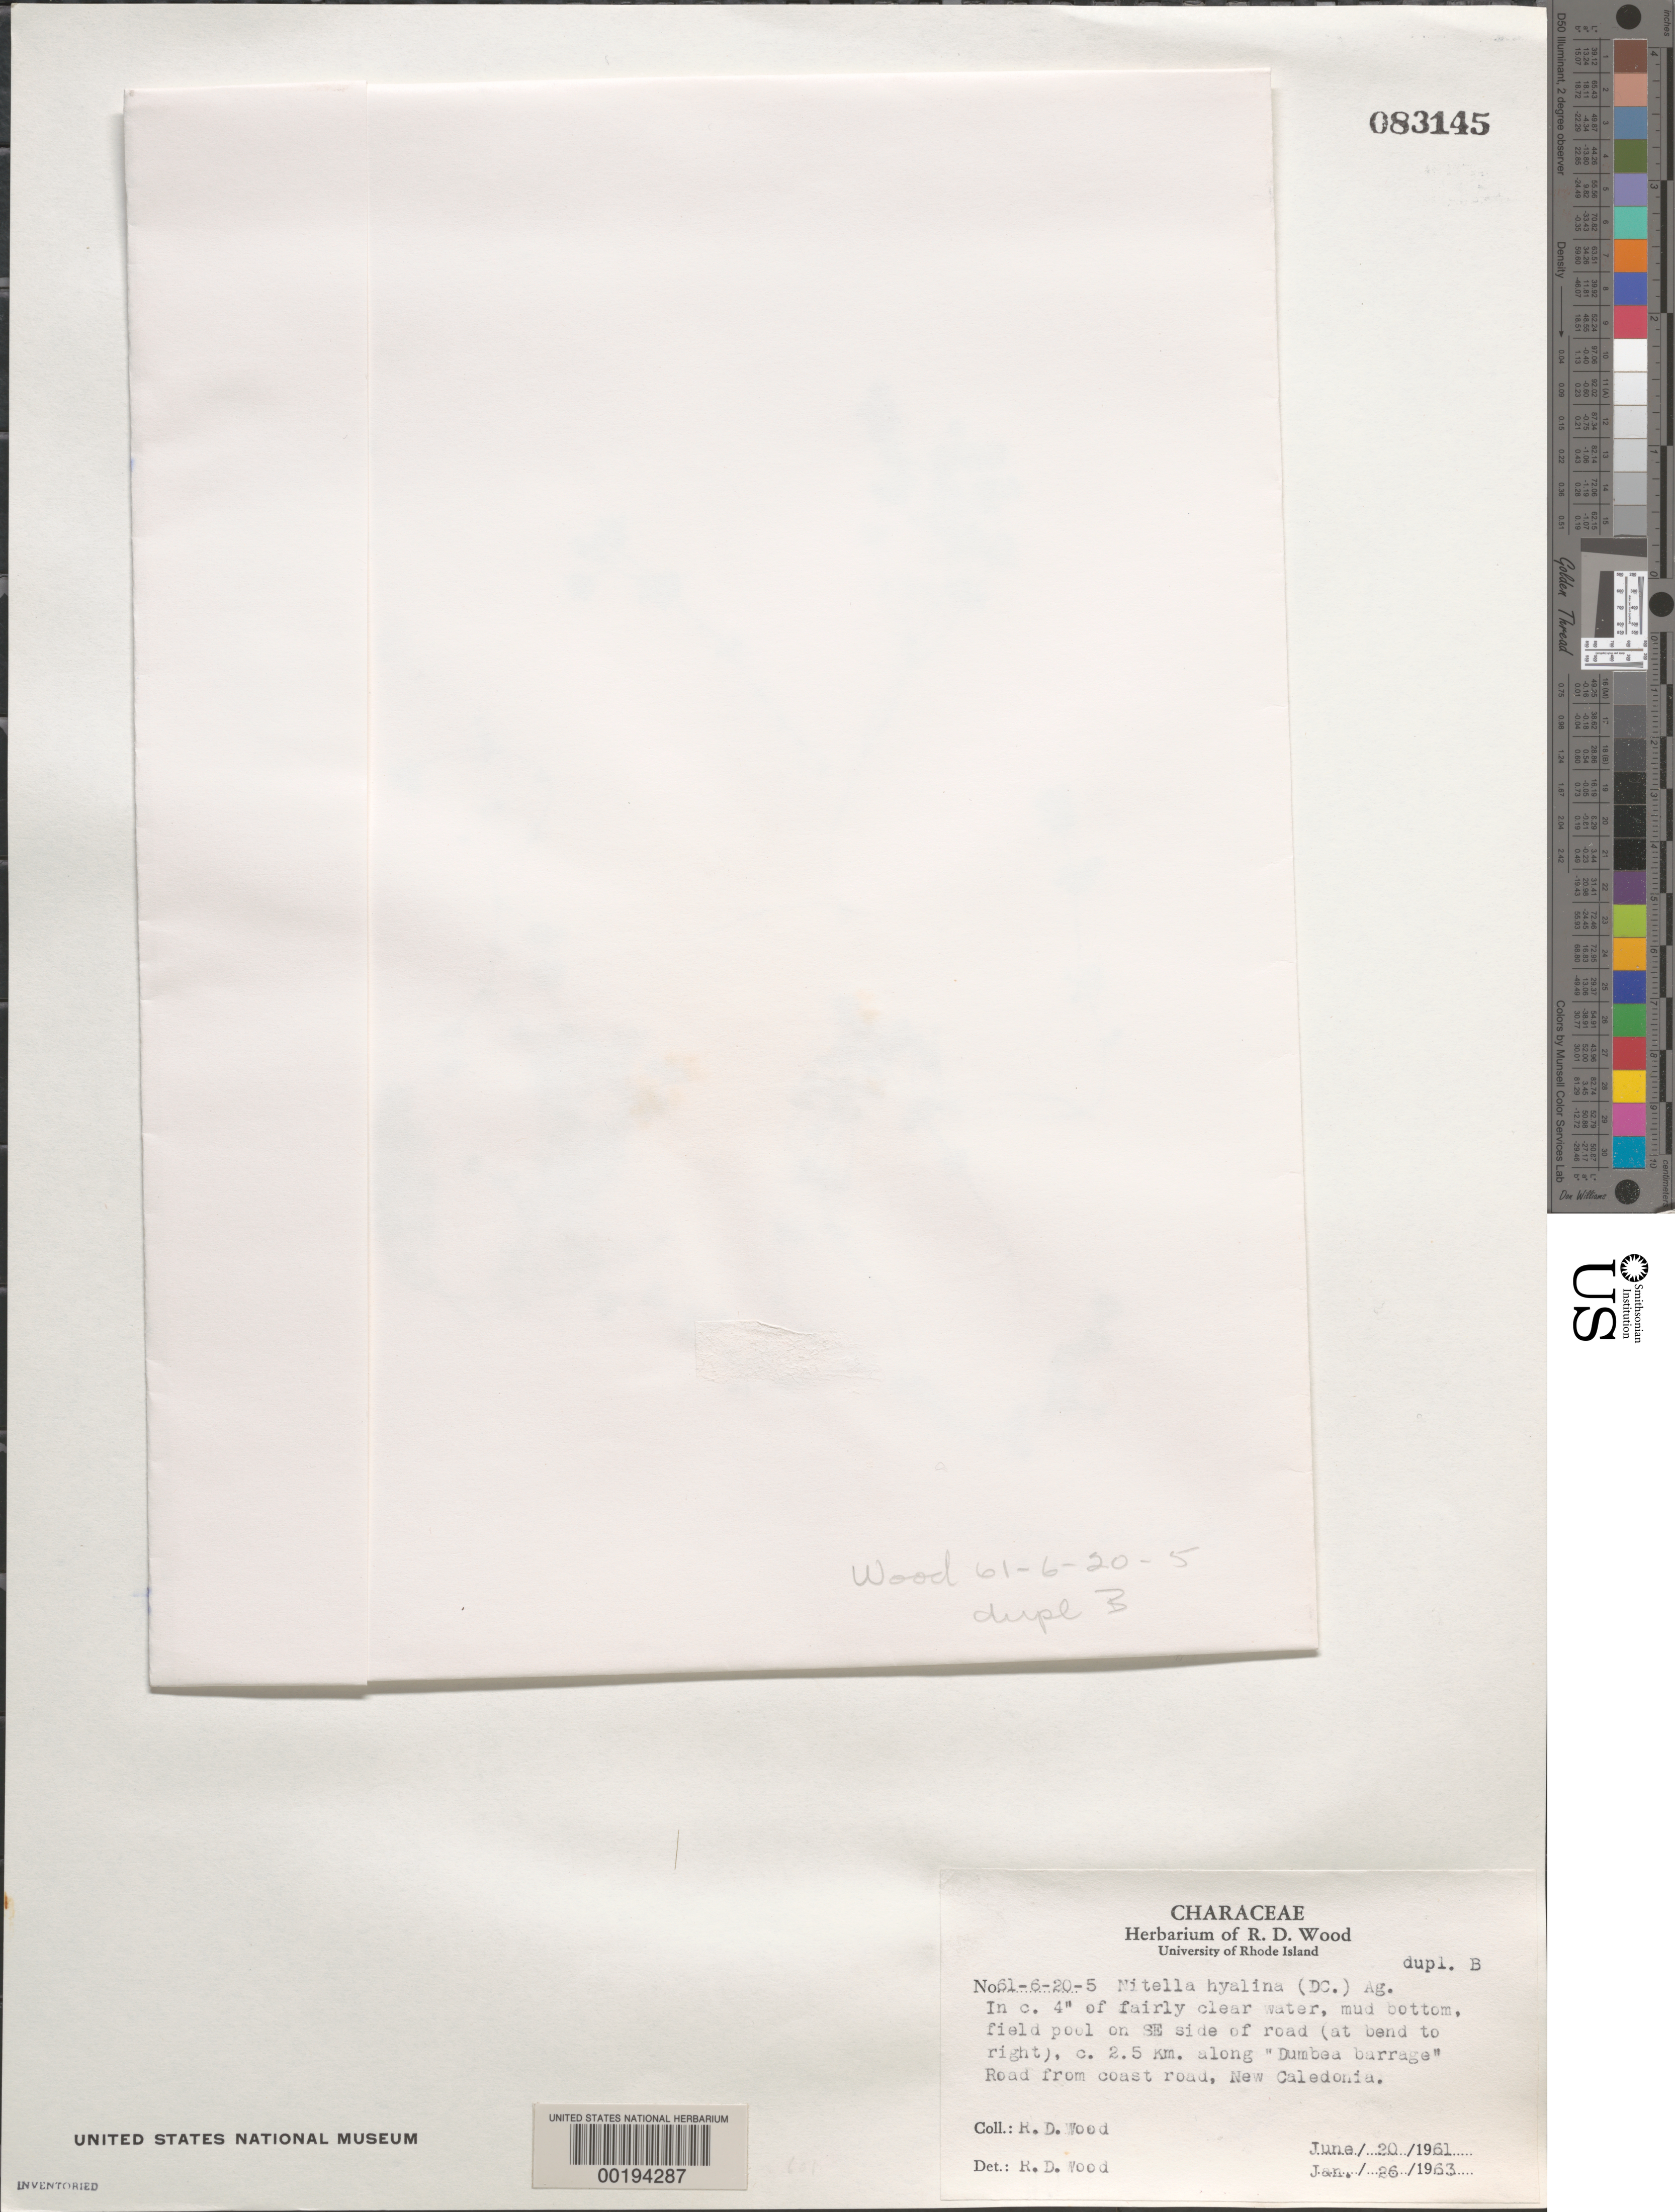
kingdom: Plantae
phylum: Charophyta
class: Charophyceae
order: Charales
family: Characeae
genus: Nitella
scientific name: Nitella hyalina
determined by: Wood, R. D.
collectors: R. Wood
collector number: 61-6-20-5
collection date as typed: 20 Jun 1961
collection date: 1961-06-20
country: New Caledonia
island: New Caledonia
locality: Dumbea, Barrage Road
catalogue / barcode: US 83145